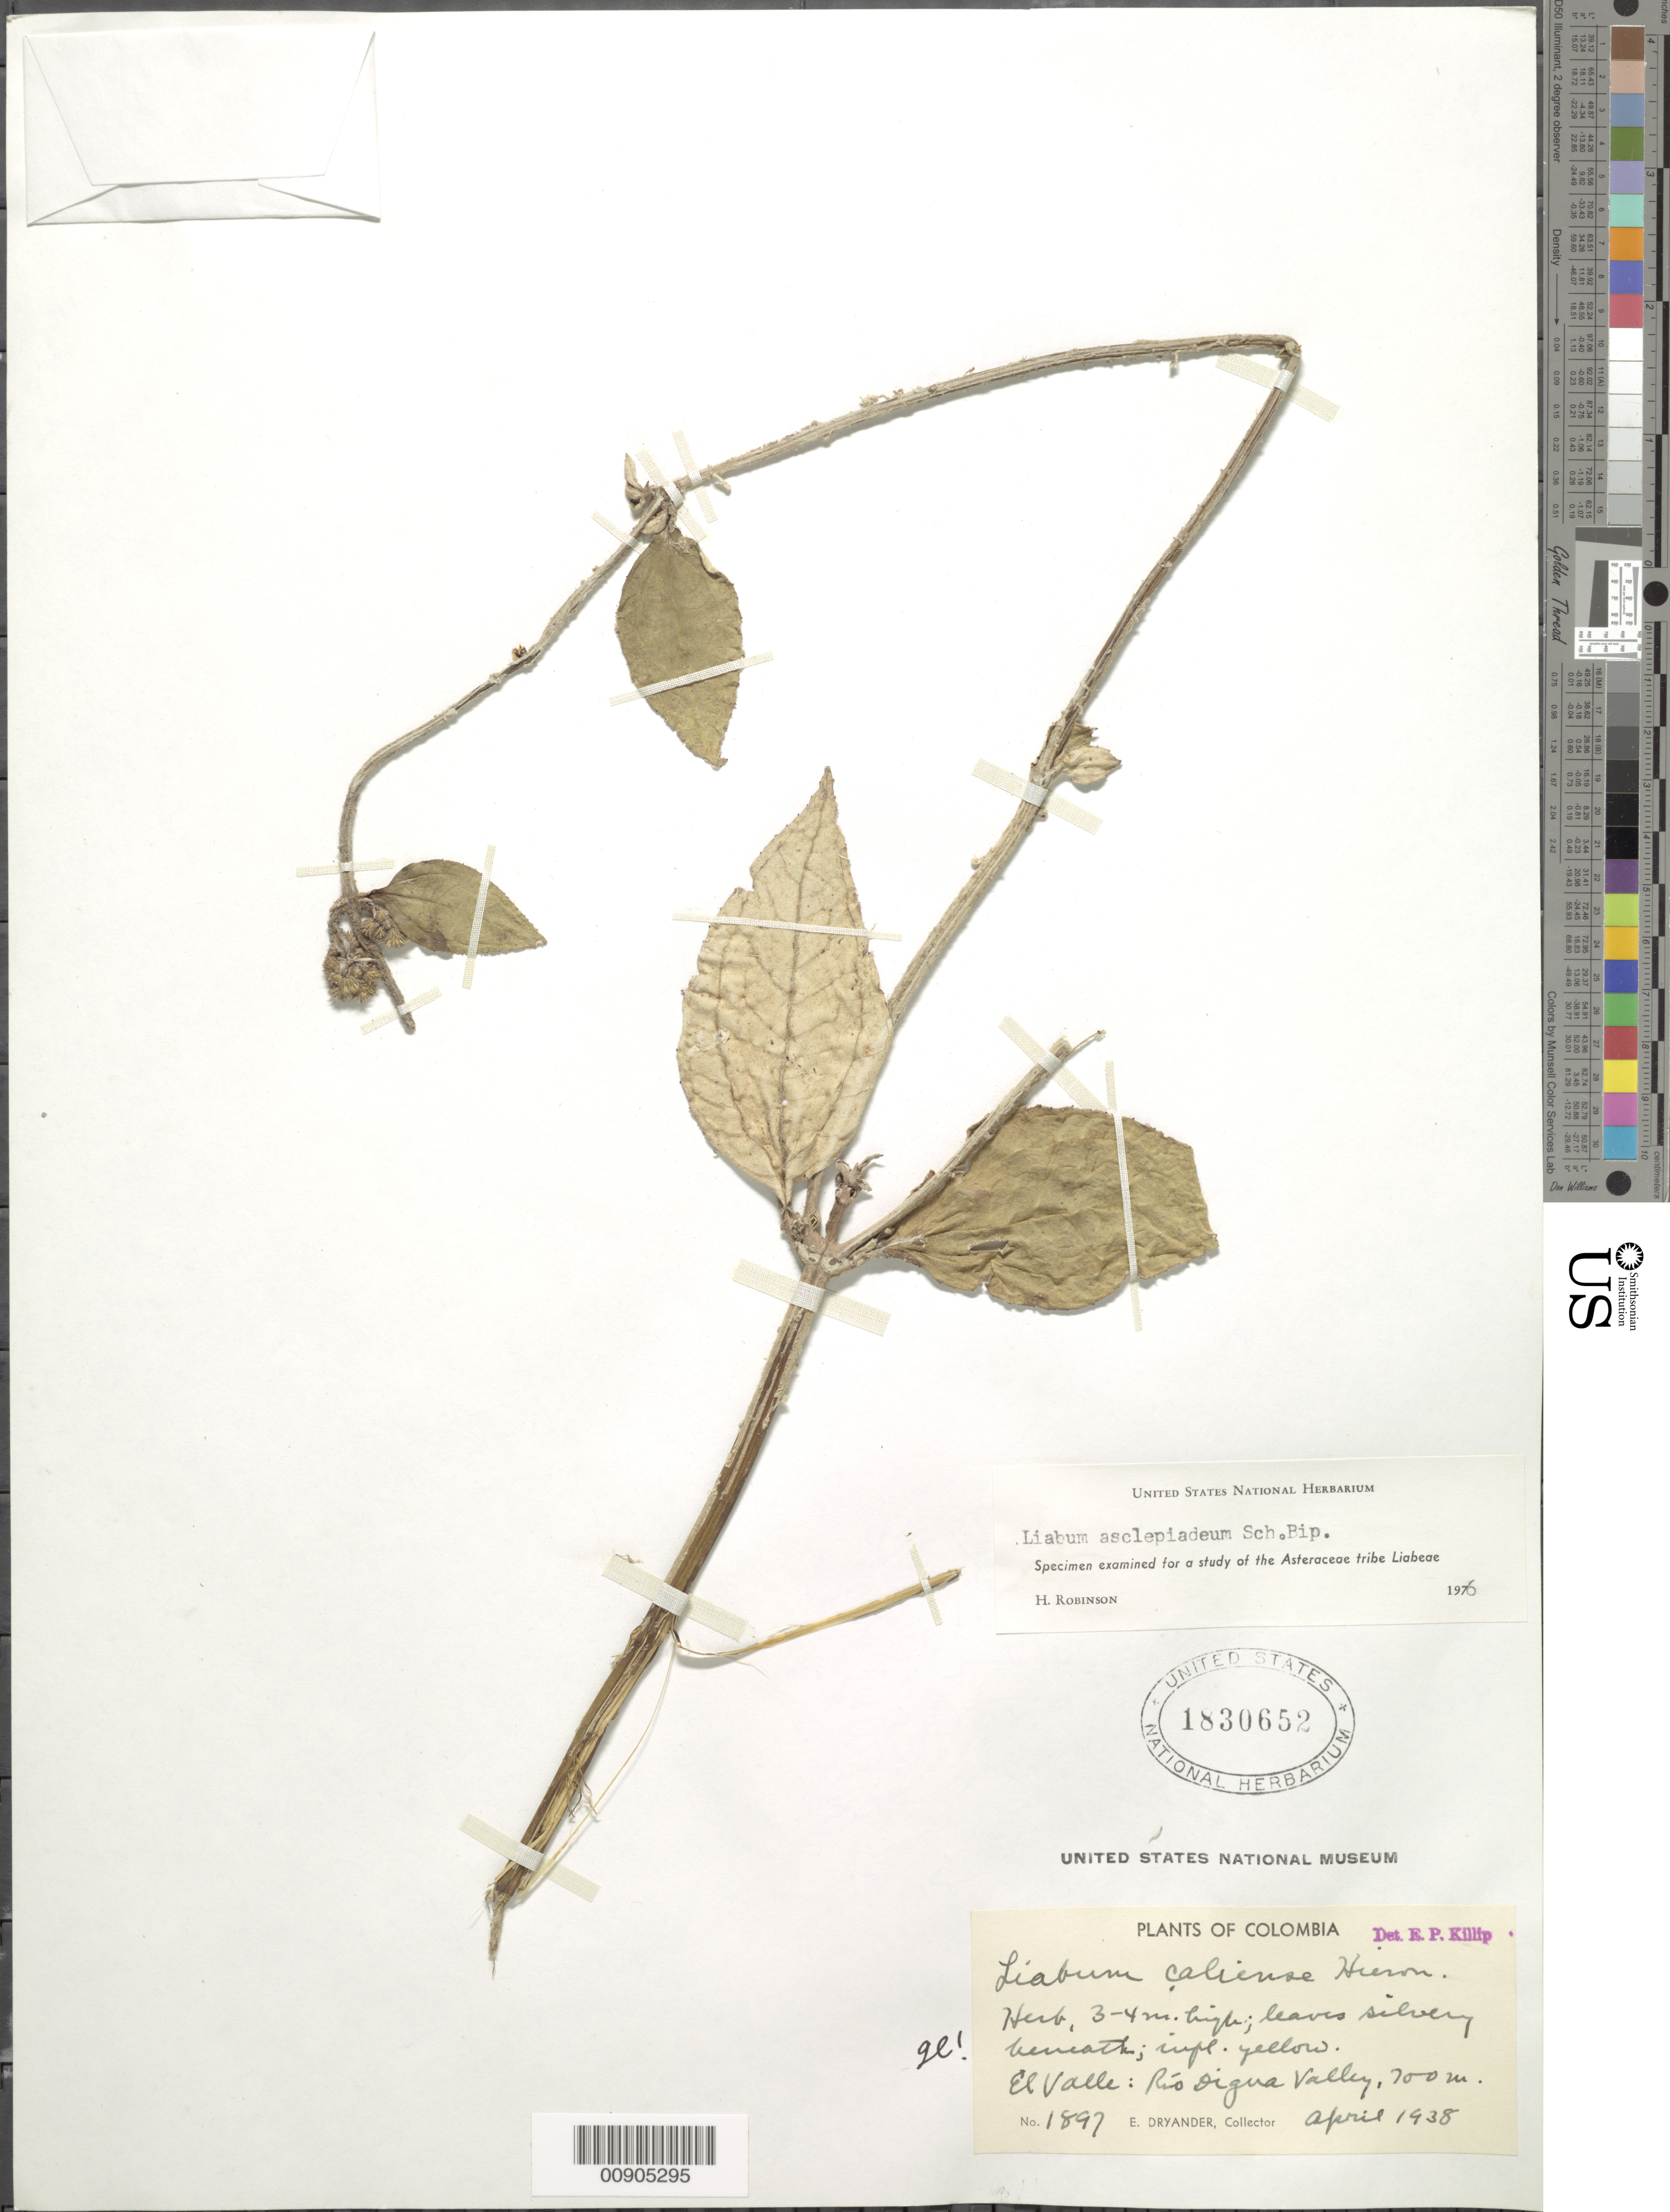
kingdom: Plantae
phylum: Tracheophyta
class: Magnoliopsida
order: Asterales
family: Asteraceae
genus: Liabum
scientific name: Liabum asclepiadeum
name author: Sch. Bip.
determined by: Robinson, Harold E., (US)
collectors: E. I. Dryander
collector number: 1897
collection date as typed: Apr-38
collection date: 1938-04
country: Colombia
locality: El Valle, Río Digua valley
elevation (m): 700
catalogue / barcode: US 1830652